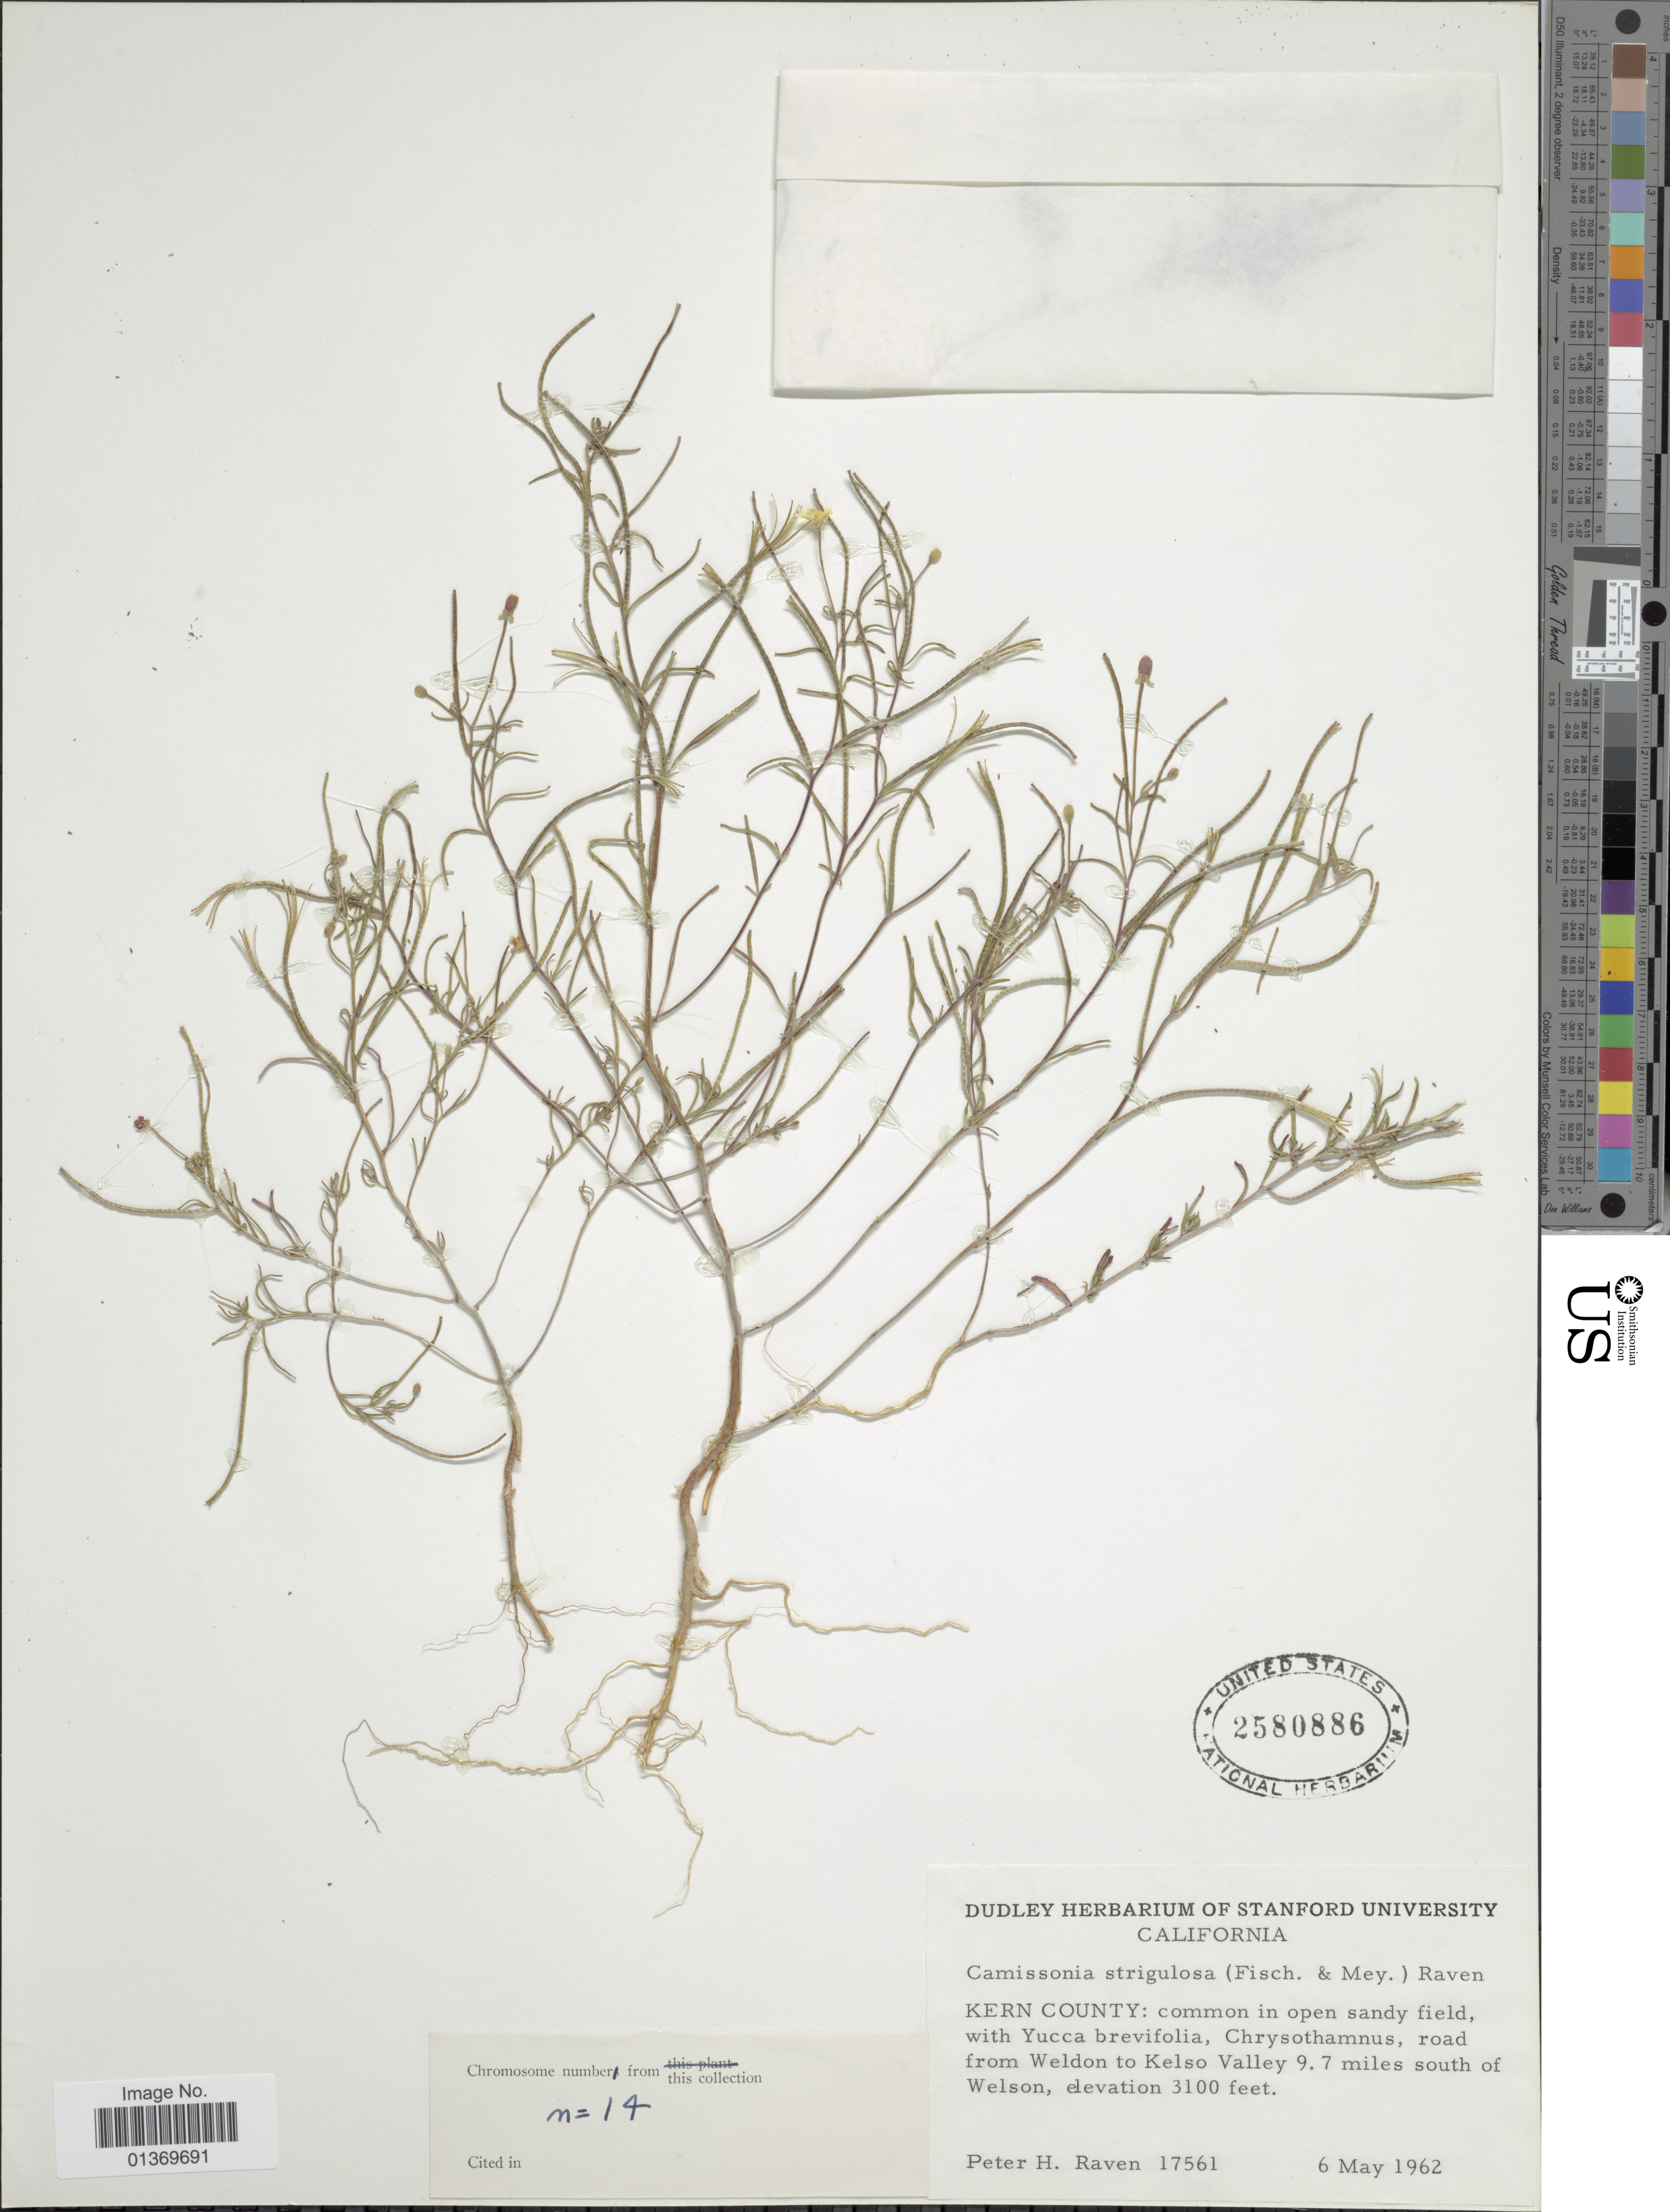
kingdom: Plantae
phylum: Tracheophyta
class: Magnoliopsida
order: Myrtales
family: Onagraceae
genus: Camissonia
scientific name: Camissonia strigulosa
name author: (Fisch. & C.A. Mey.) P.H. Raven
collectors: P. H. Raven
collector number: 17561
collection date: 1962-05-06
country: United States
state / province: California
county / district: Kern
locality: Kern County: road from Weldon to Kelso Valley 9.7 miles south of Welson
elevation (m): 945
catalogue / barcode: US 2580886